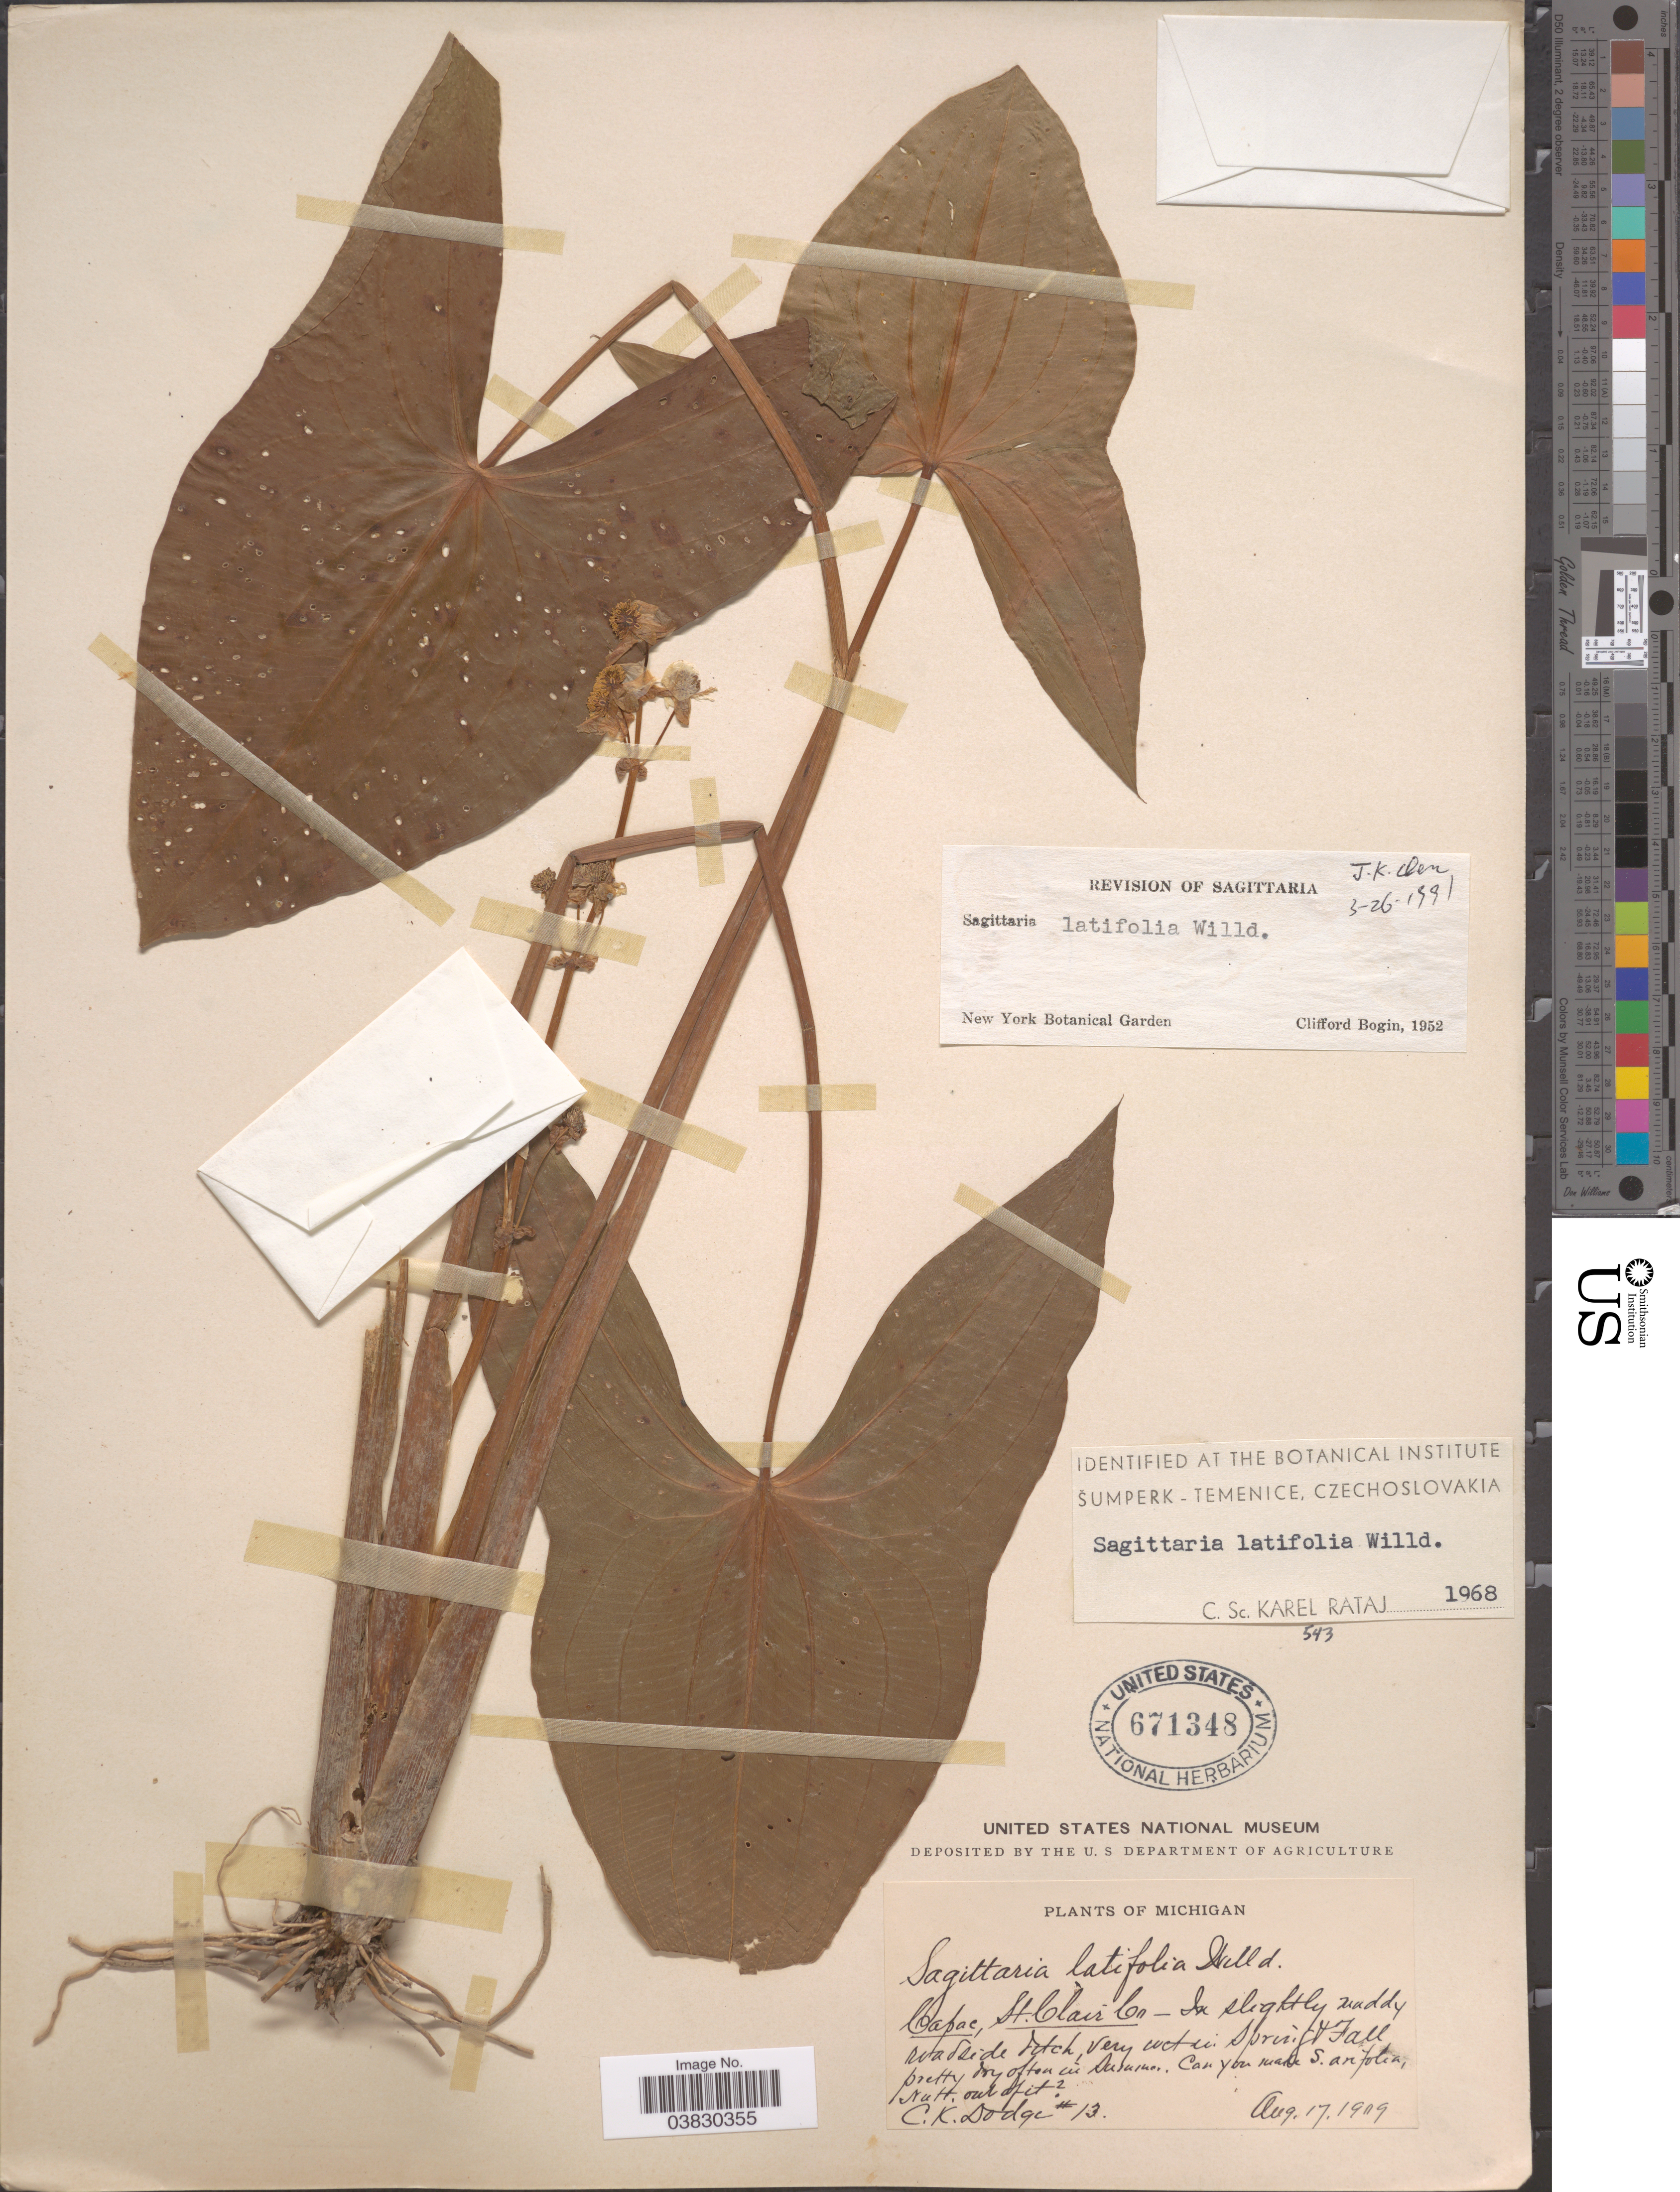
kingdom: Plantae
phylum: Tracheophyta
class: Liliopsida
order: Alismatales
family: Alismataceae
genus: Sagittaria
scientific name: Sagittaria latifolia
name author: Willd.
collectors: C. Dodge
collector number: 13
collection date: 1909-08-17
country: United States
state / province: Michigan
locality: Capac, St. Clair Co.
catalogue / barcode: US 671348